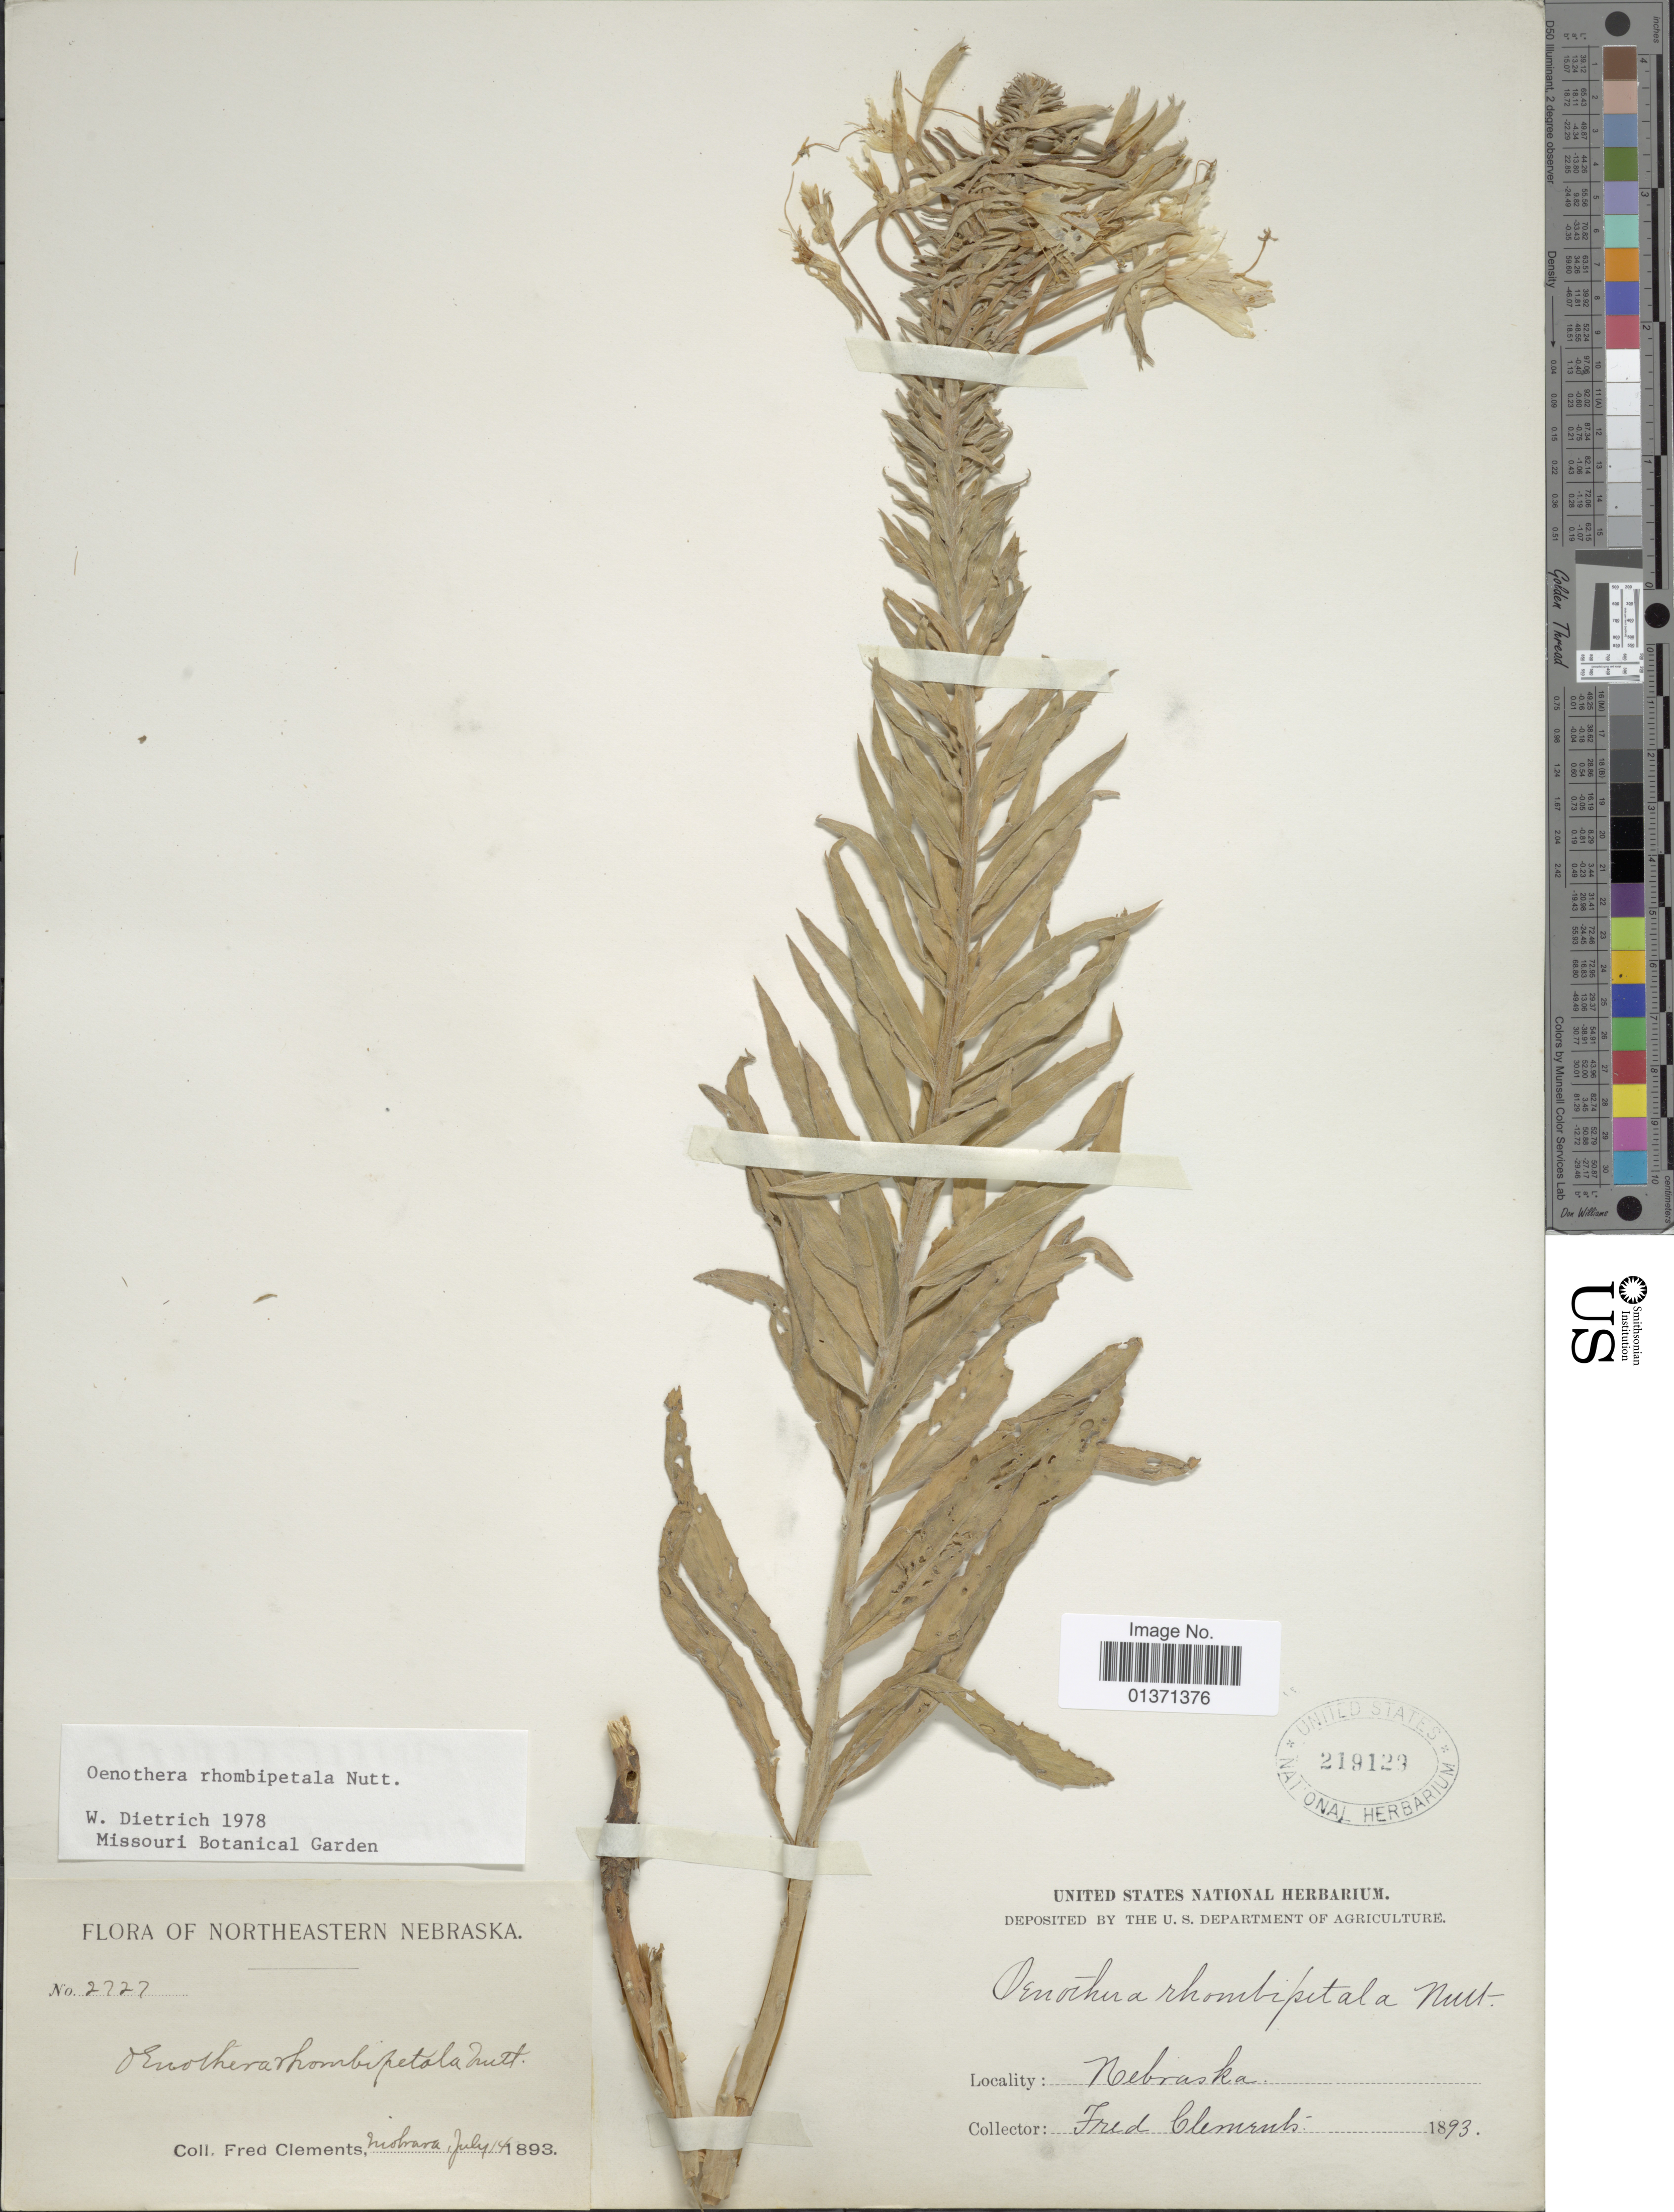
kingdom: Plantae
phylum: Tracheophyta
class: Magnoliopsida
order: Myrtales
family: Onagraceae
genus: Oenothera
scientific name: Oenothera rhombipetala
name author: Nutt. ex Torr & A. Gray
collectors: F. E. Clements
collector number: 2727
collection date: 1893-07-14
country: United States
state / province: Nebraska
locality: Northeastern Nebraska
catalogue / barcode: US 219129